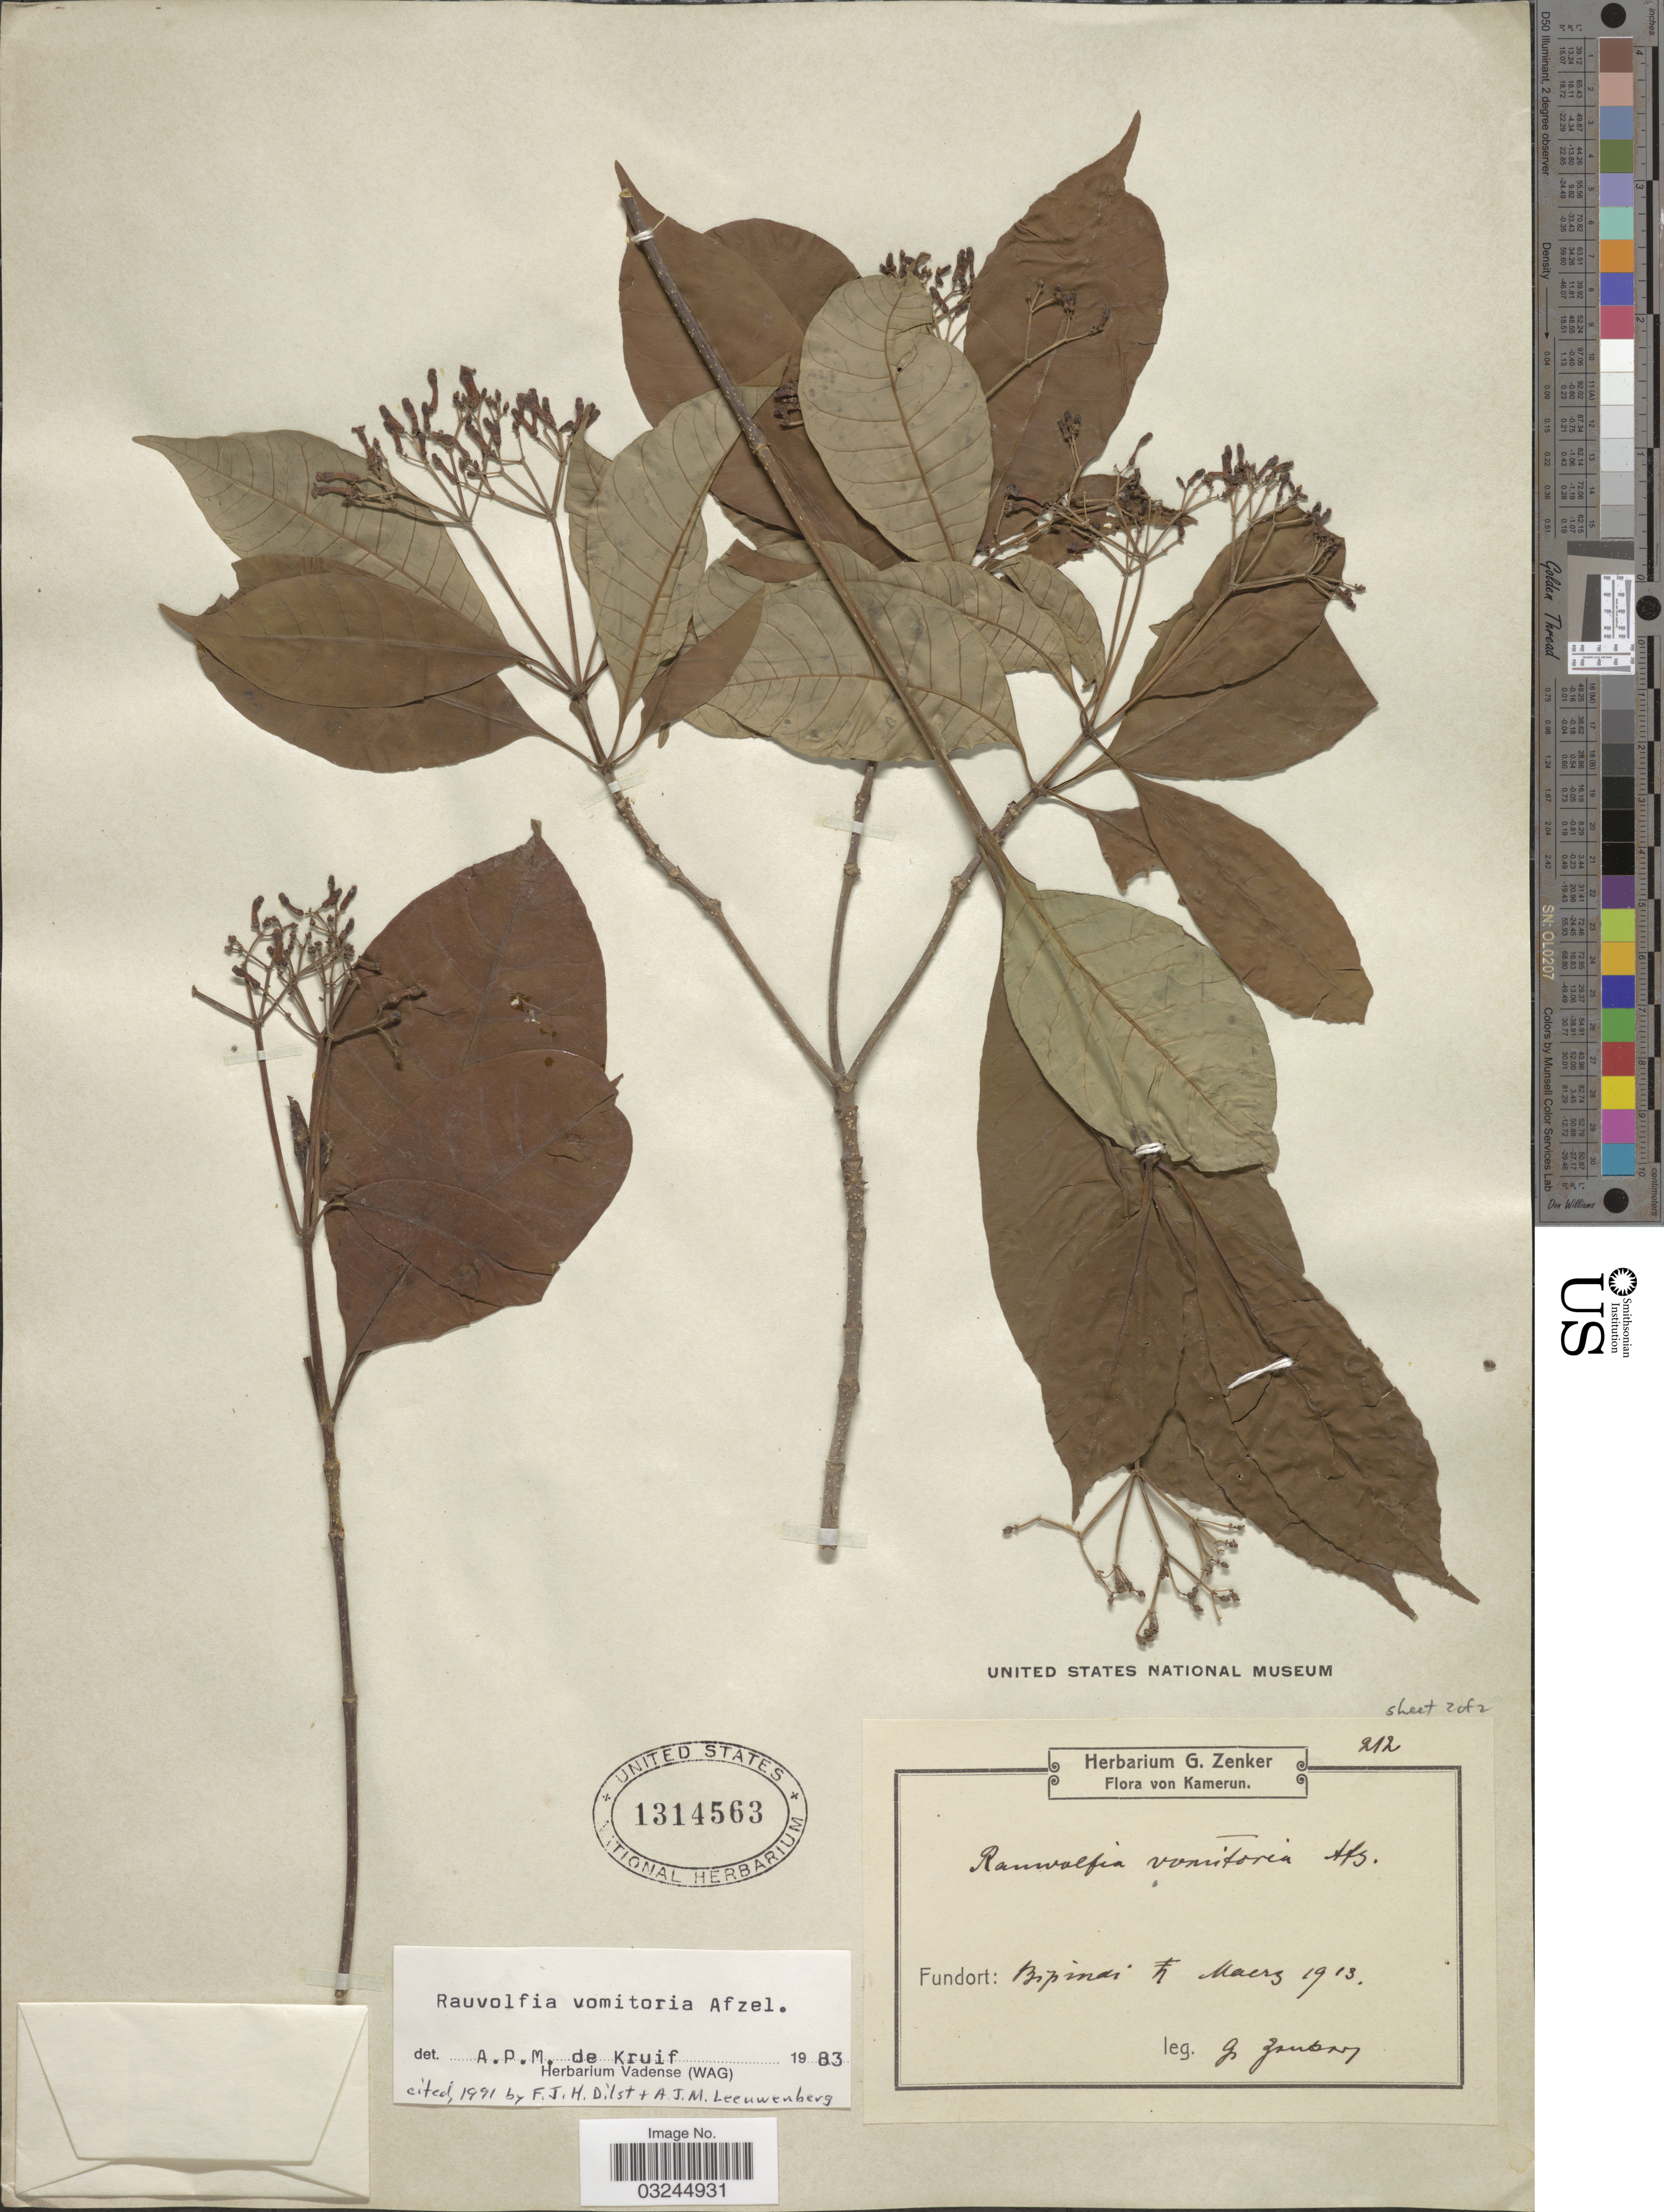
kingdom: Plantae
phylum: Tracheophyta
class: Magnoliopsida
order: Gentianales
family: Apocynaceae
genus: Rauvolfia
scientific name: Rauvolfia vomitoria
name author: Afzel.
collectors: G. A. Zenker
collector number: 212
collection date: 1913-03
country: Cameroon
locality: Bipindi.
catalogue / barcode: US 1314563